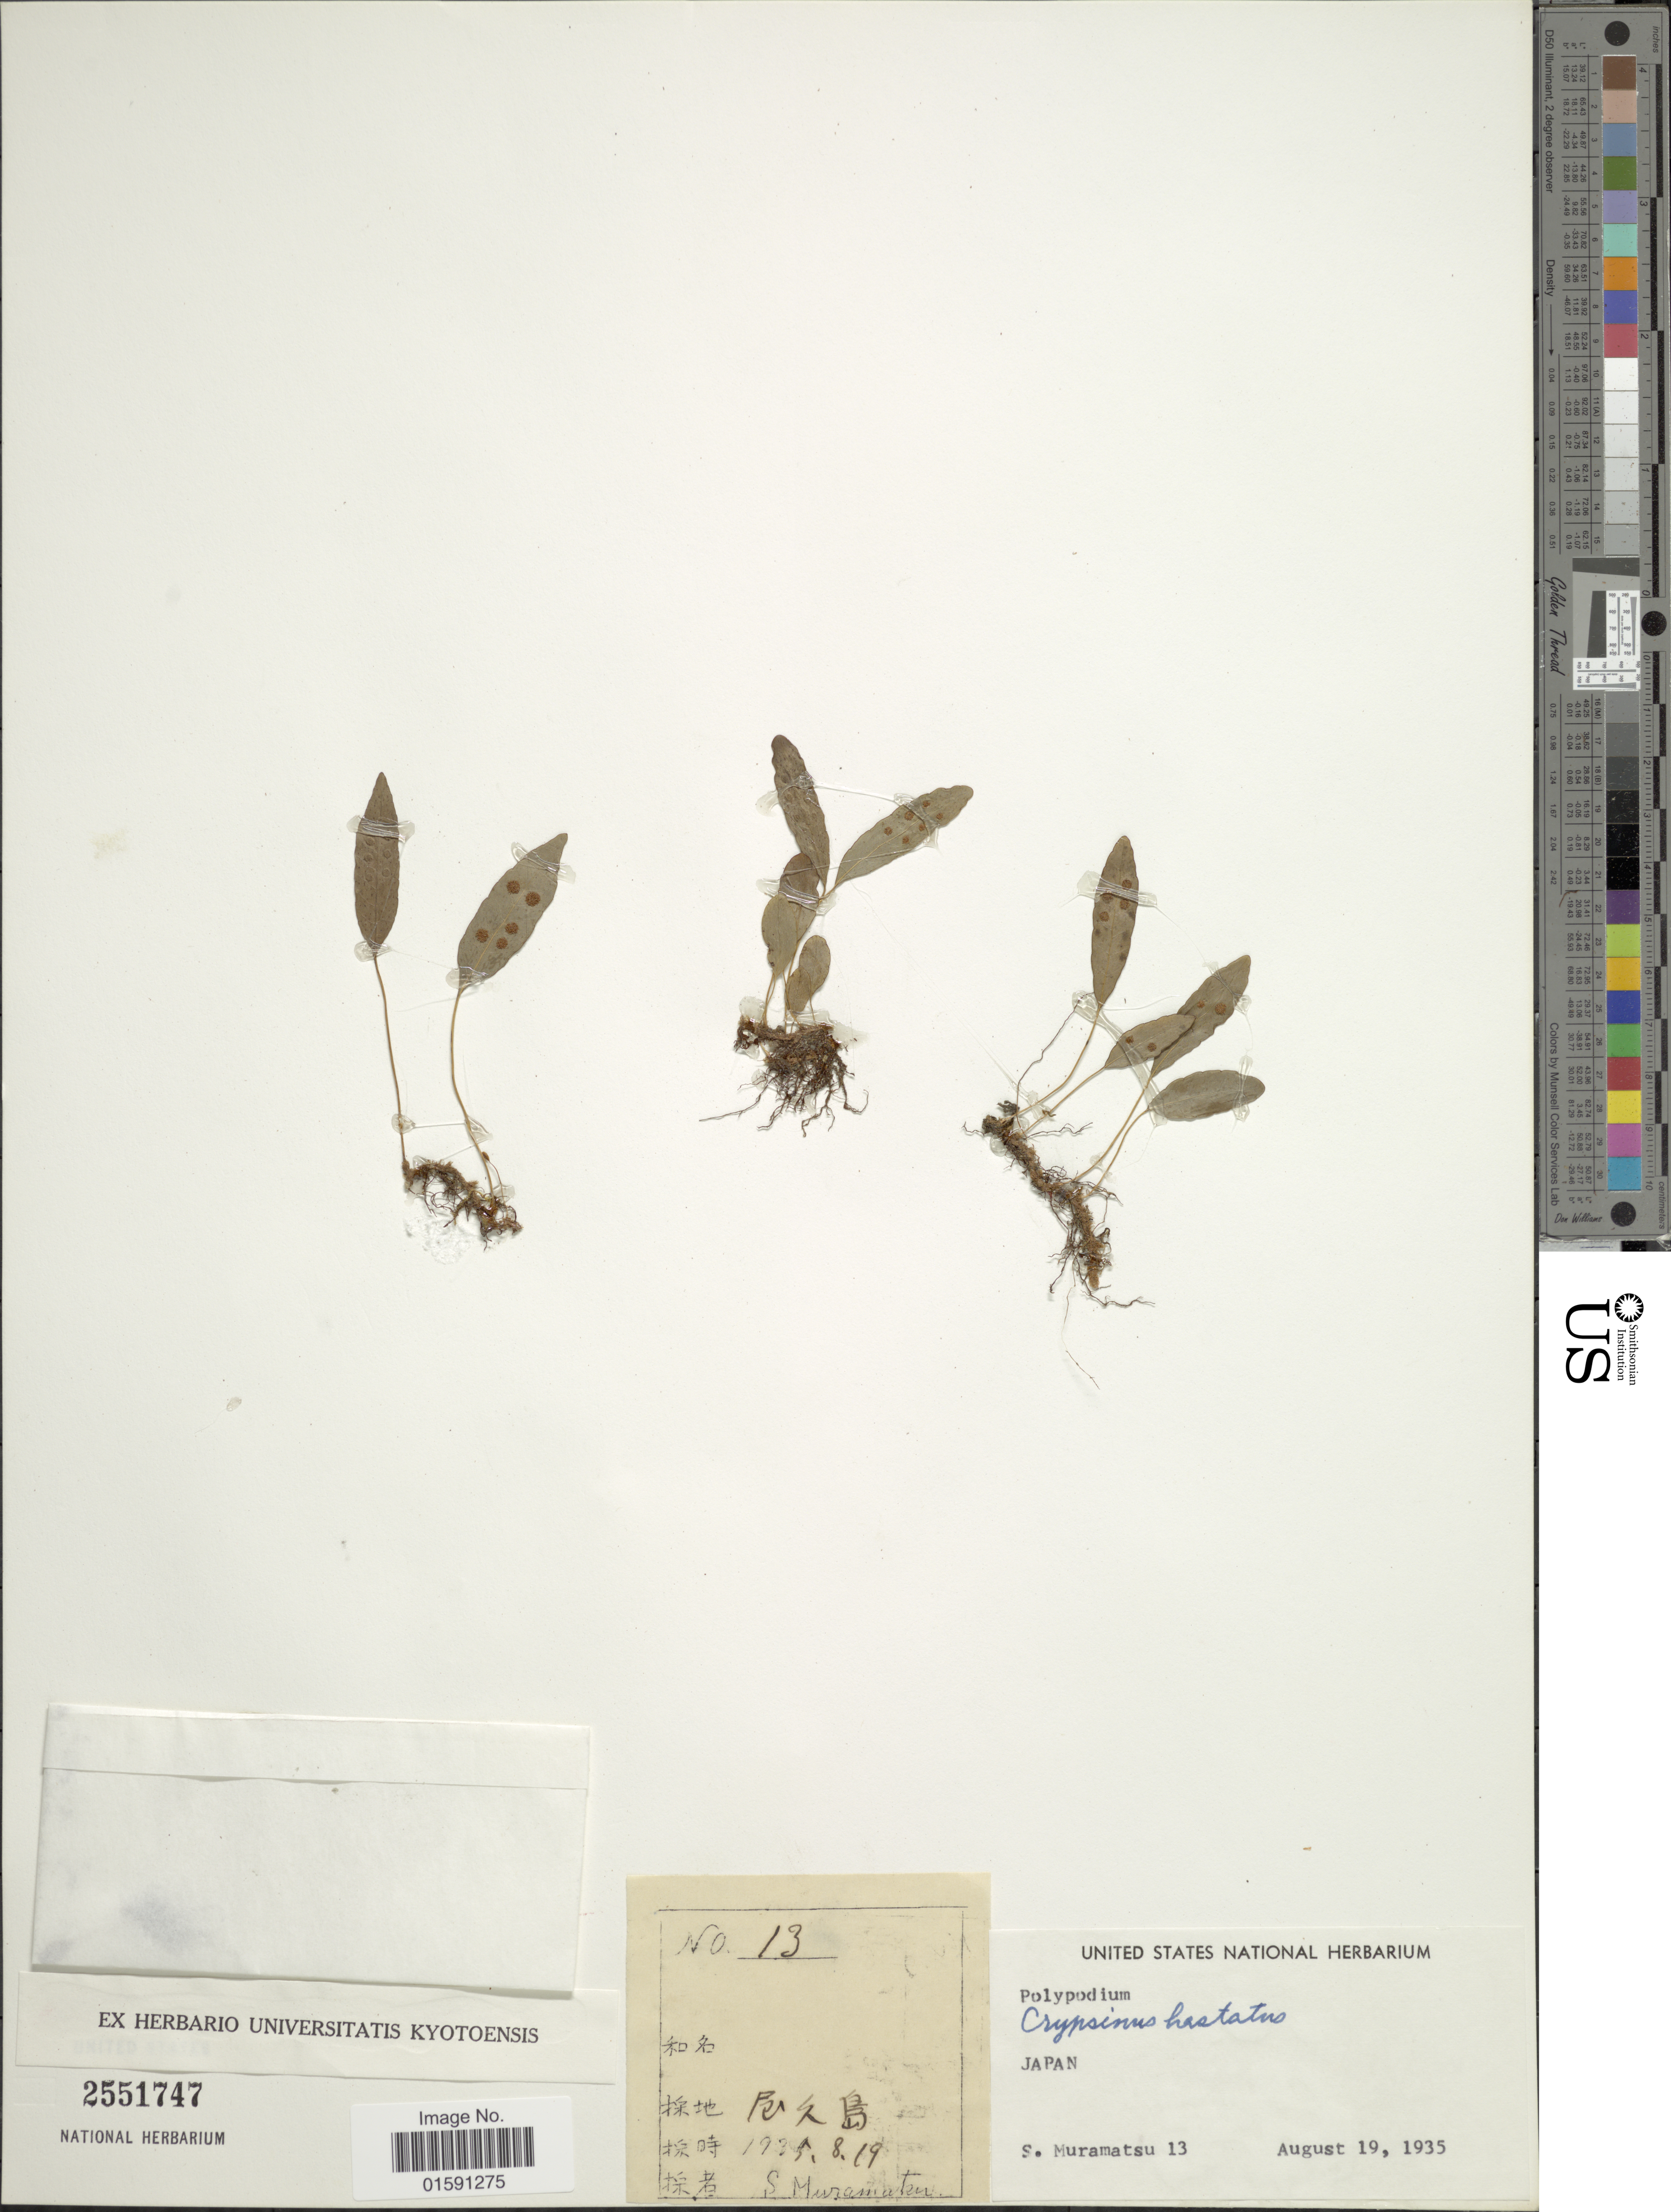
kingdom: Plantae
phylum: Tracheophyta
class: Polypodiopsida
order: Polypodiales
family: Polypodiaceae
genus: Selliguea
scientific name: Selliguea hastata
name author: (Thunb.) Fraser-Jenk.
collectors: S. Muramatsu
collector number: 13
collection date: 1935-08-19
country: Japan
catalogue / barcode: US 2551747